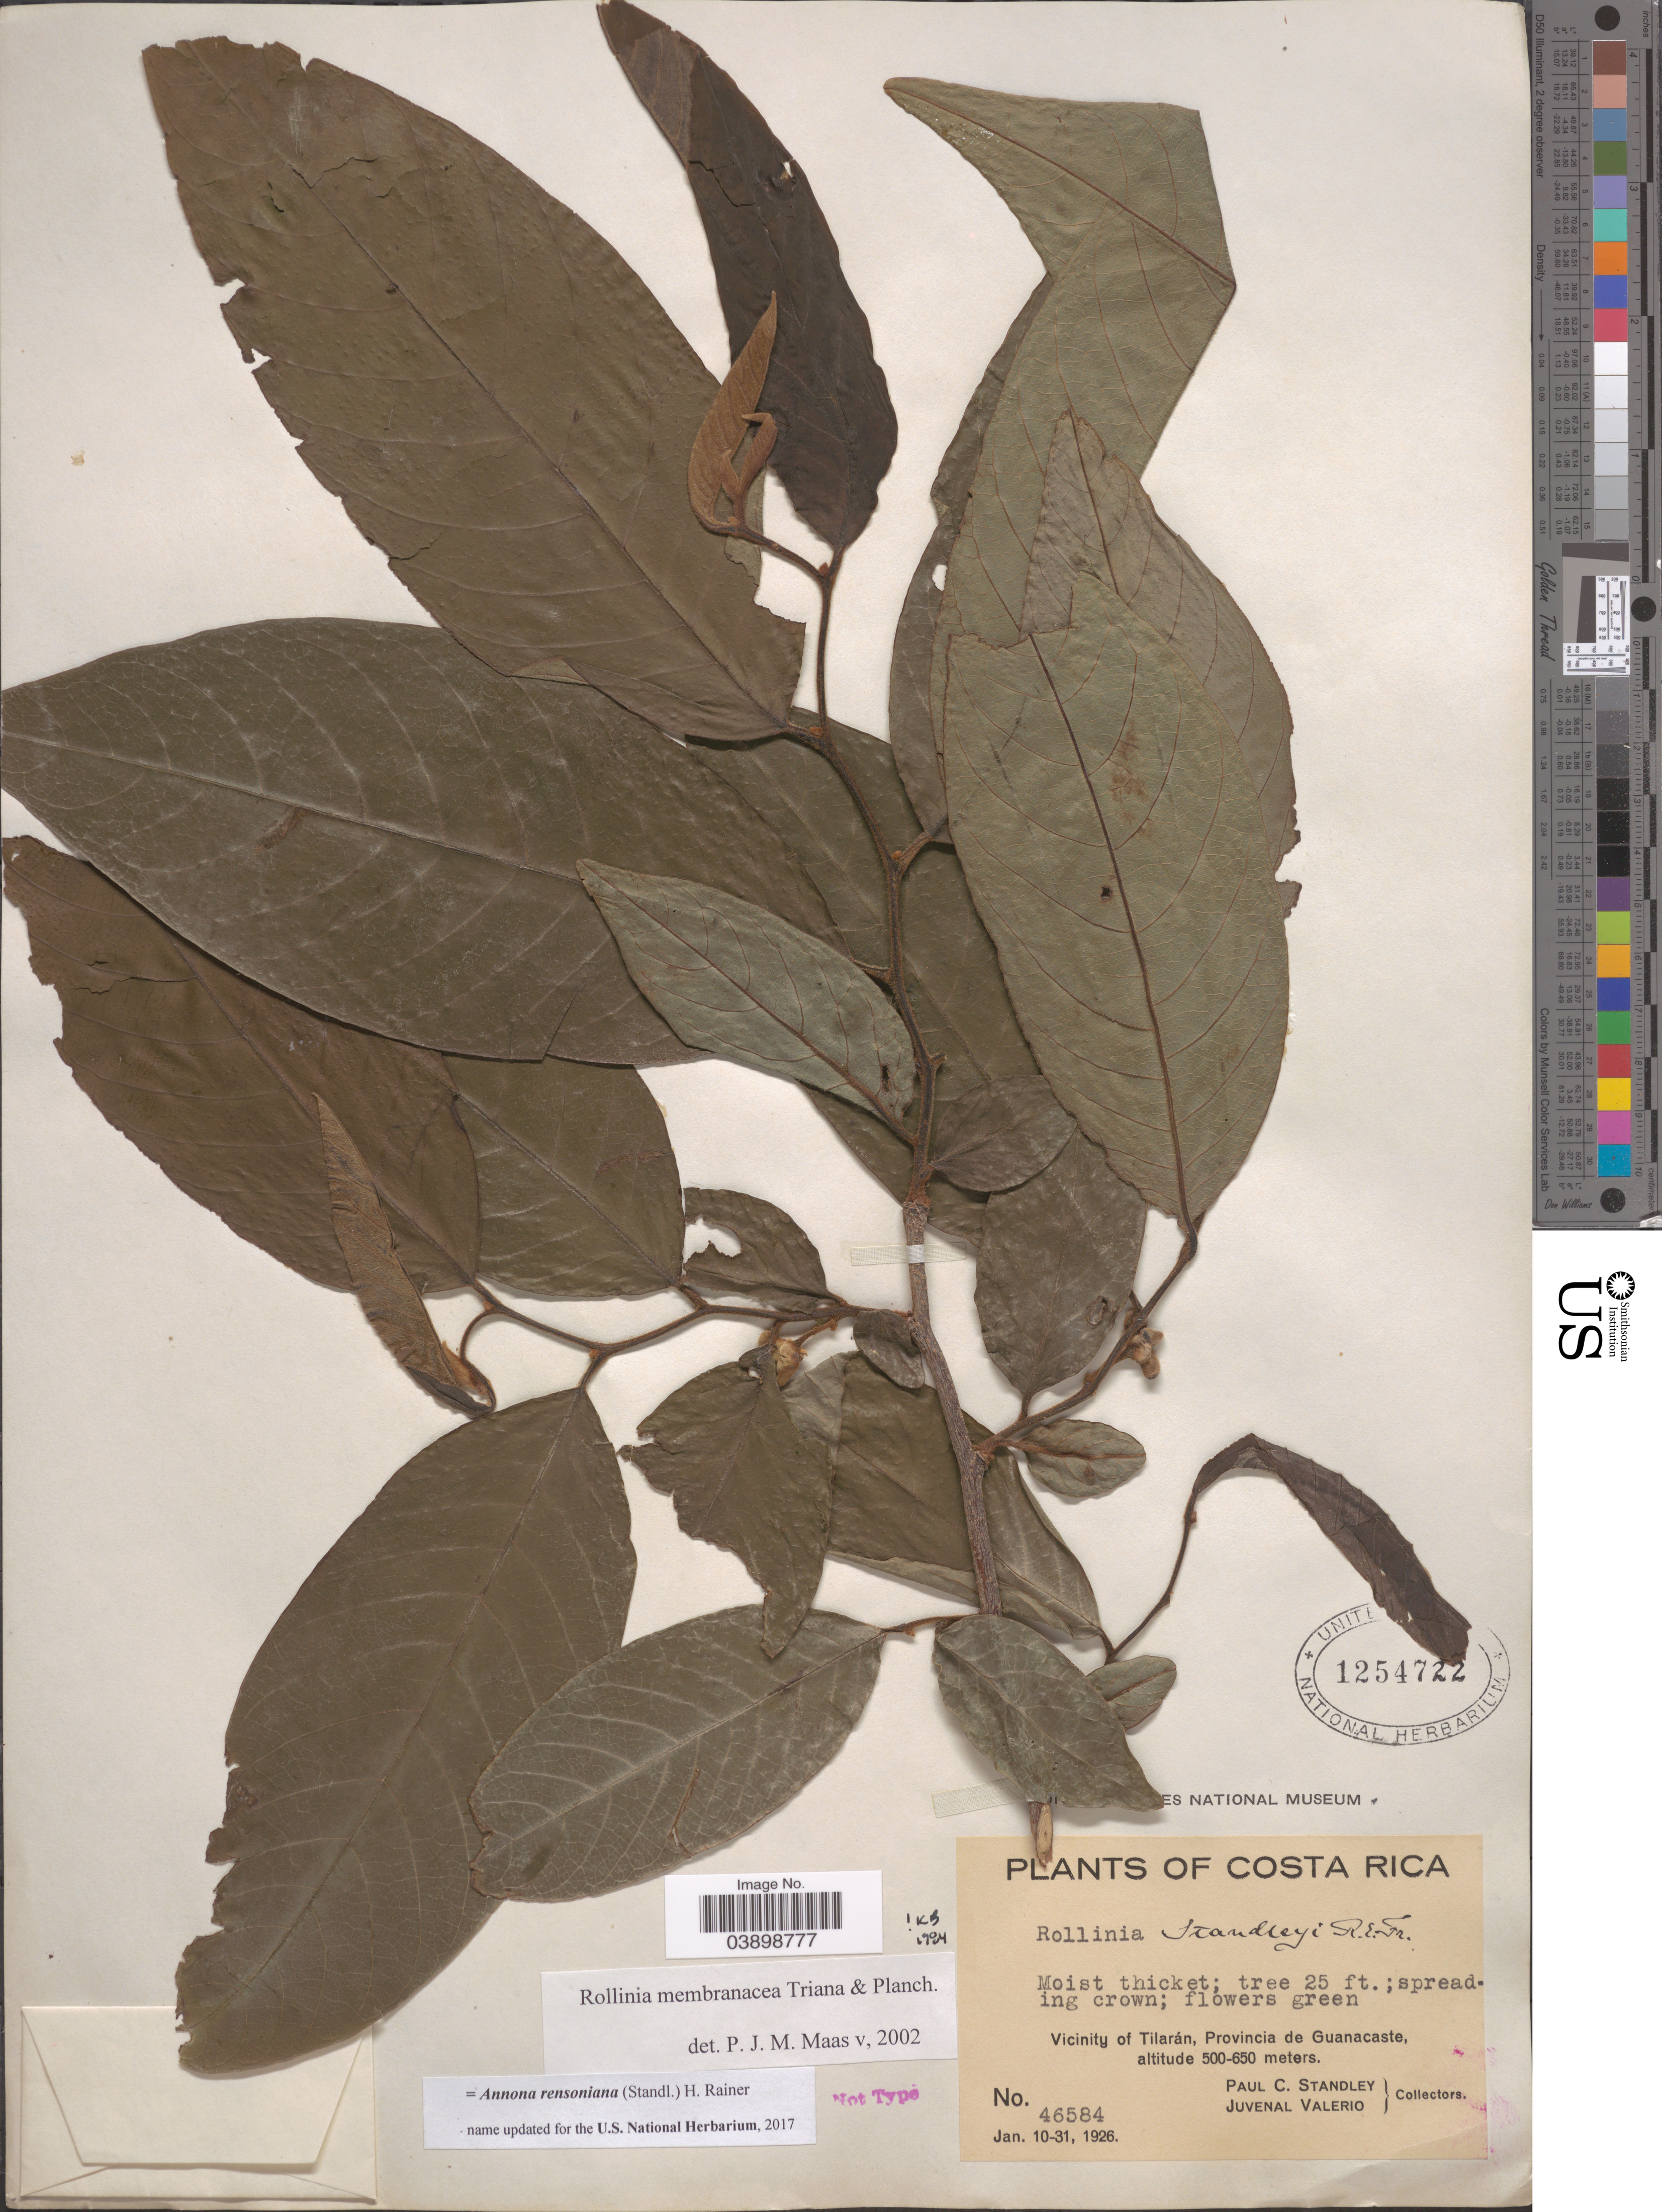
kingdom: Plantae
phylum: Tracheophyta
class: Magnoliopsida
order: Magnoliales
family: Annonaceae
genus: Annona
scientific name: Annona rensoniana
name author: (Standl.) H. Rainer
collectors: P. C. Standley & J. Valerio R.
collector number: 46584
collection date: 1926-01-10/1926-01-31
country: Costa Rica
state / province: Guanacaste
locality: Vicinity of Tilarán.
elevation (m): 500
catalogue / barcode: US 1254722